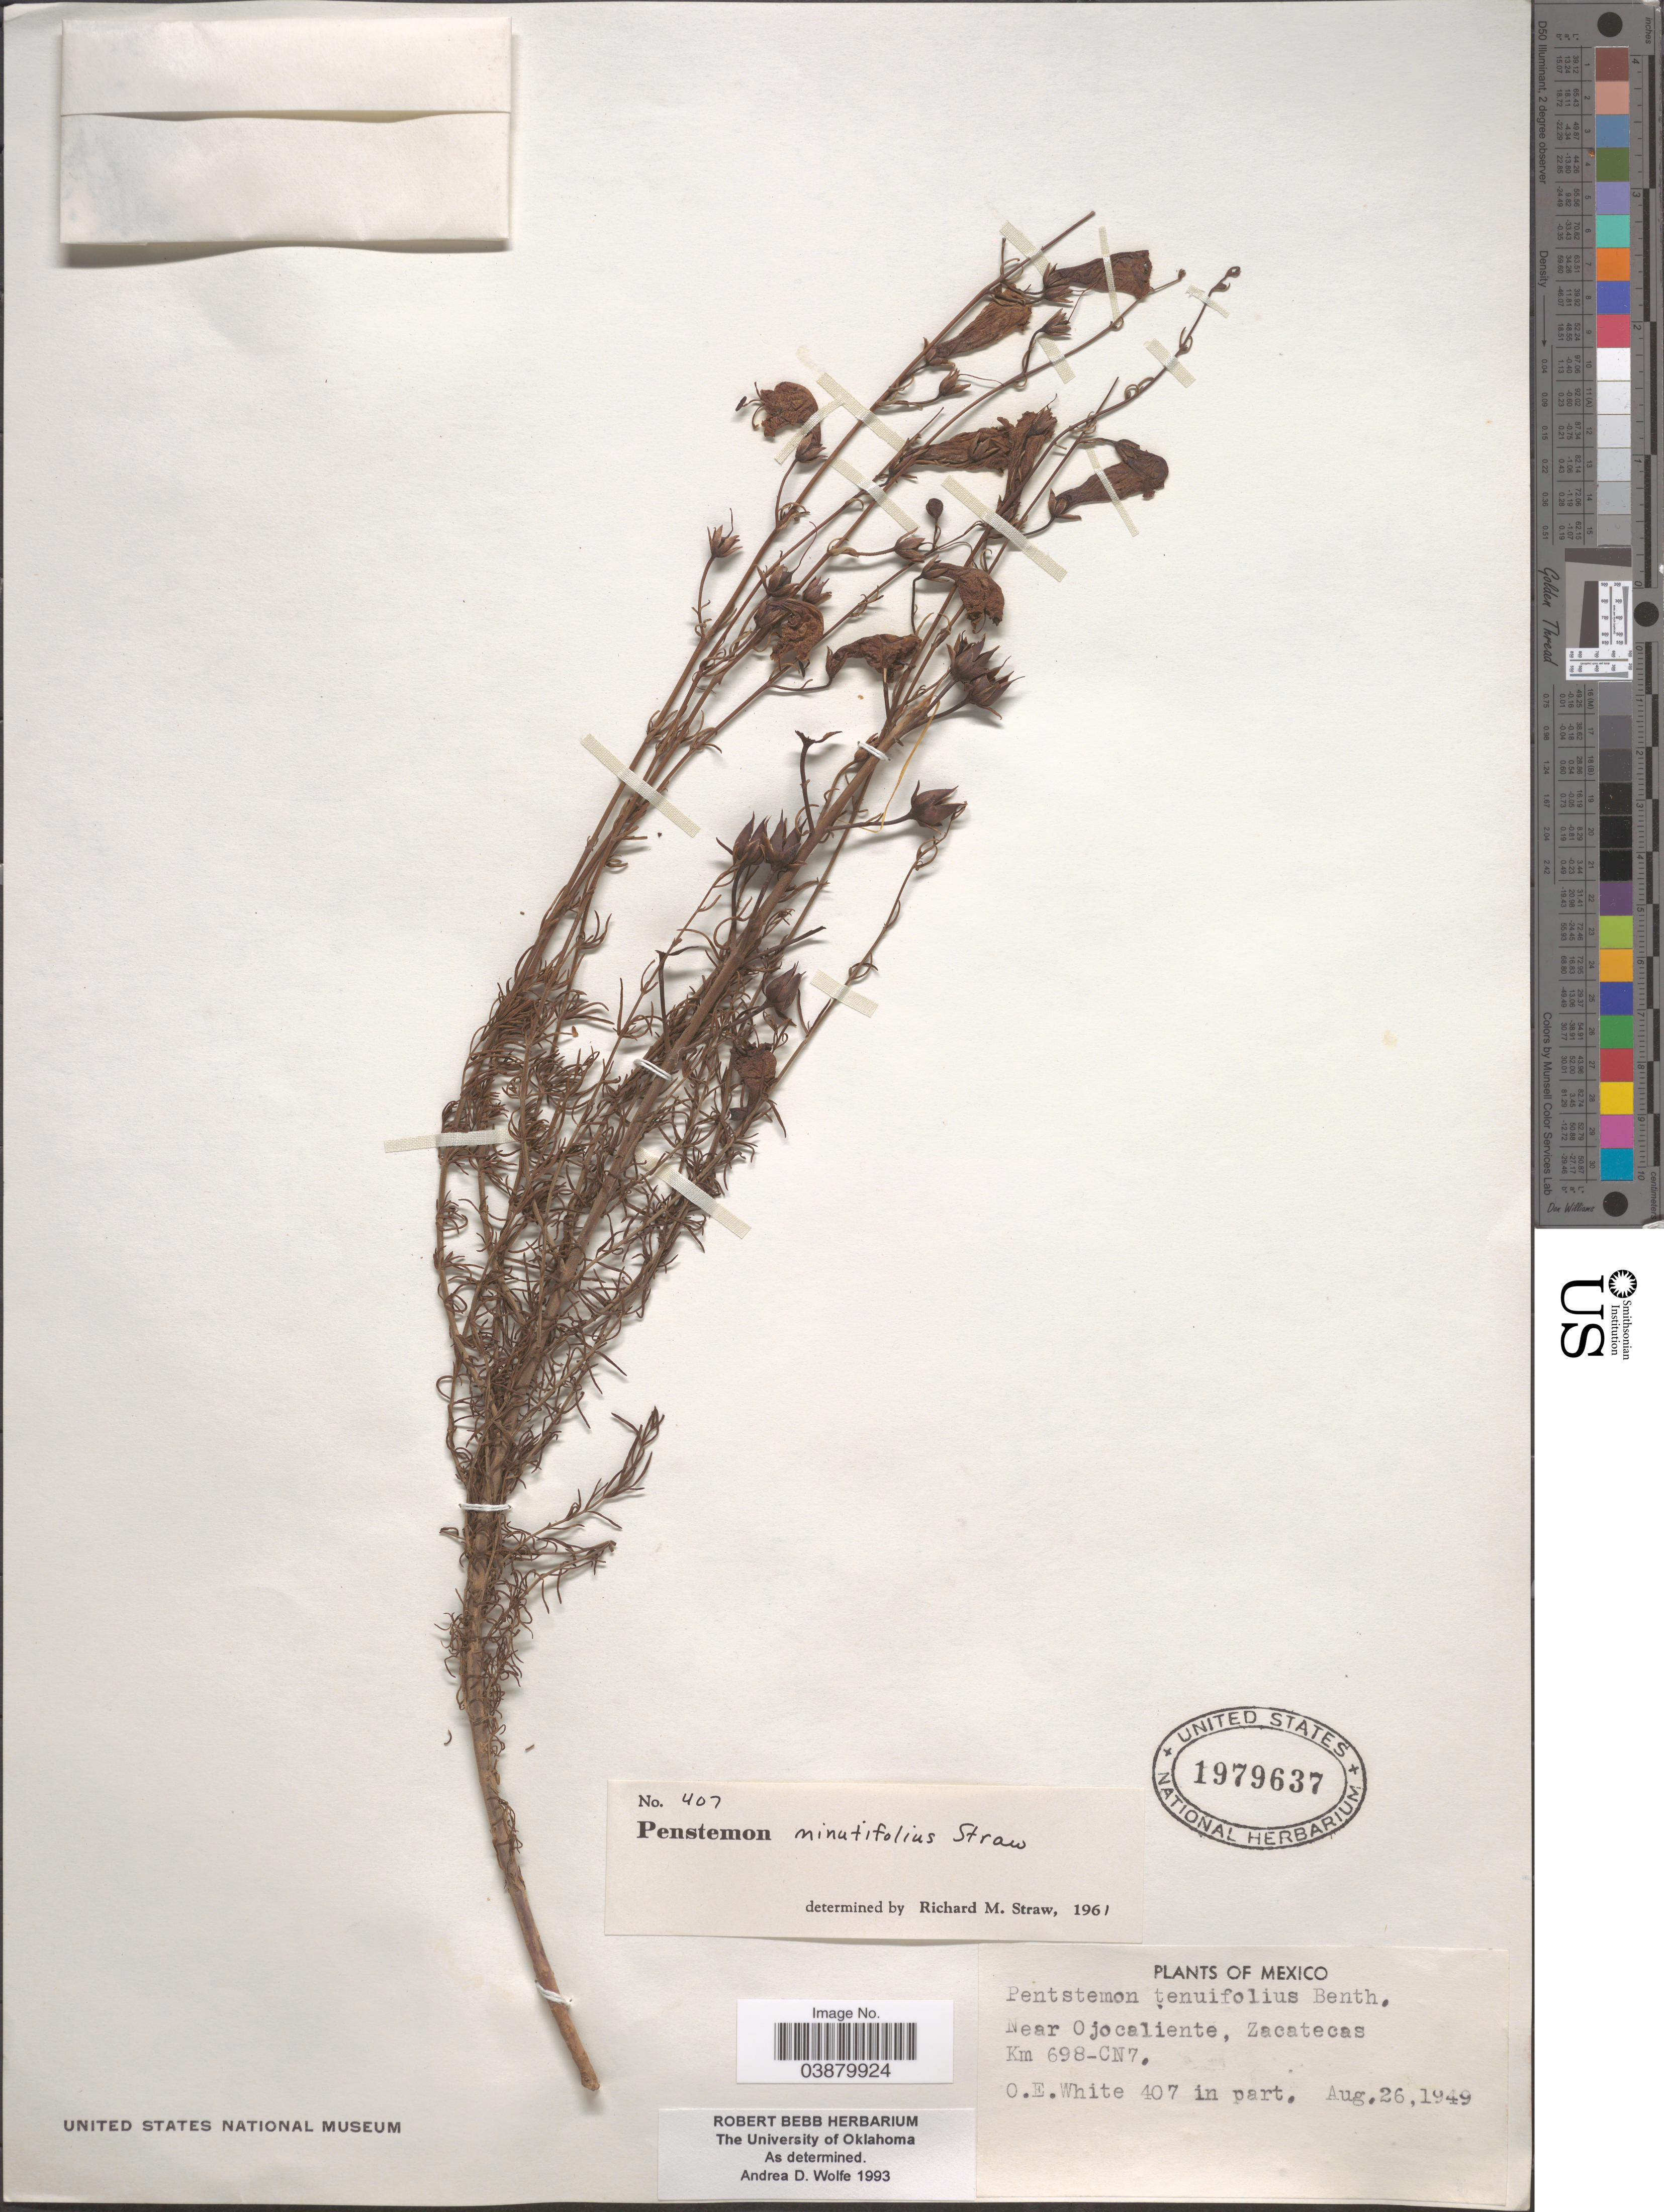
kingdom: Plantae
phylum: Tracheophyta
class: Magnoliopsida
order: Lamiales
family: Plantaginaceae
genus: Penstemon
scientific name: Penstemon minutifolius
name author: Straw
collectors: O. E. White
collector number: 407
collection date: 1949-08-26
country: Mexico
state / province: Zacatecas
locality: Near Ojocaliente. Km 698-CN7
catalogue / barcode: US 1979637